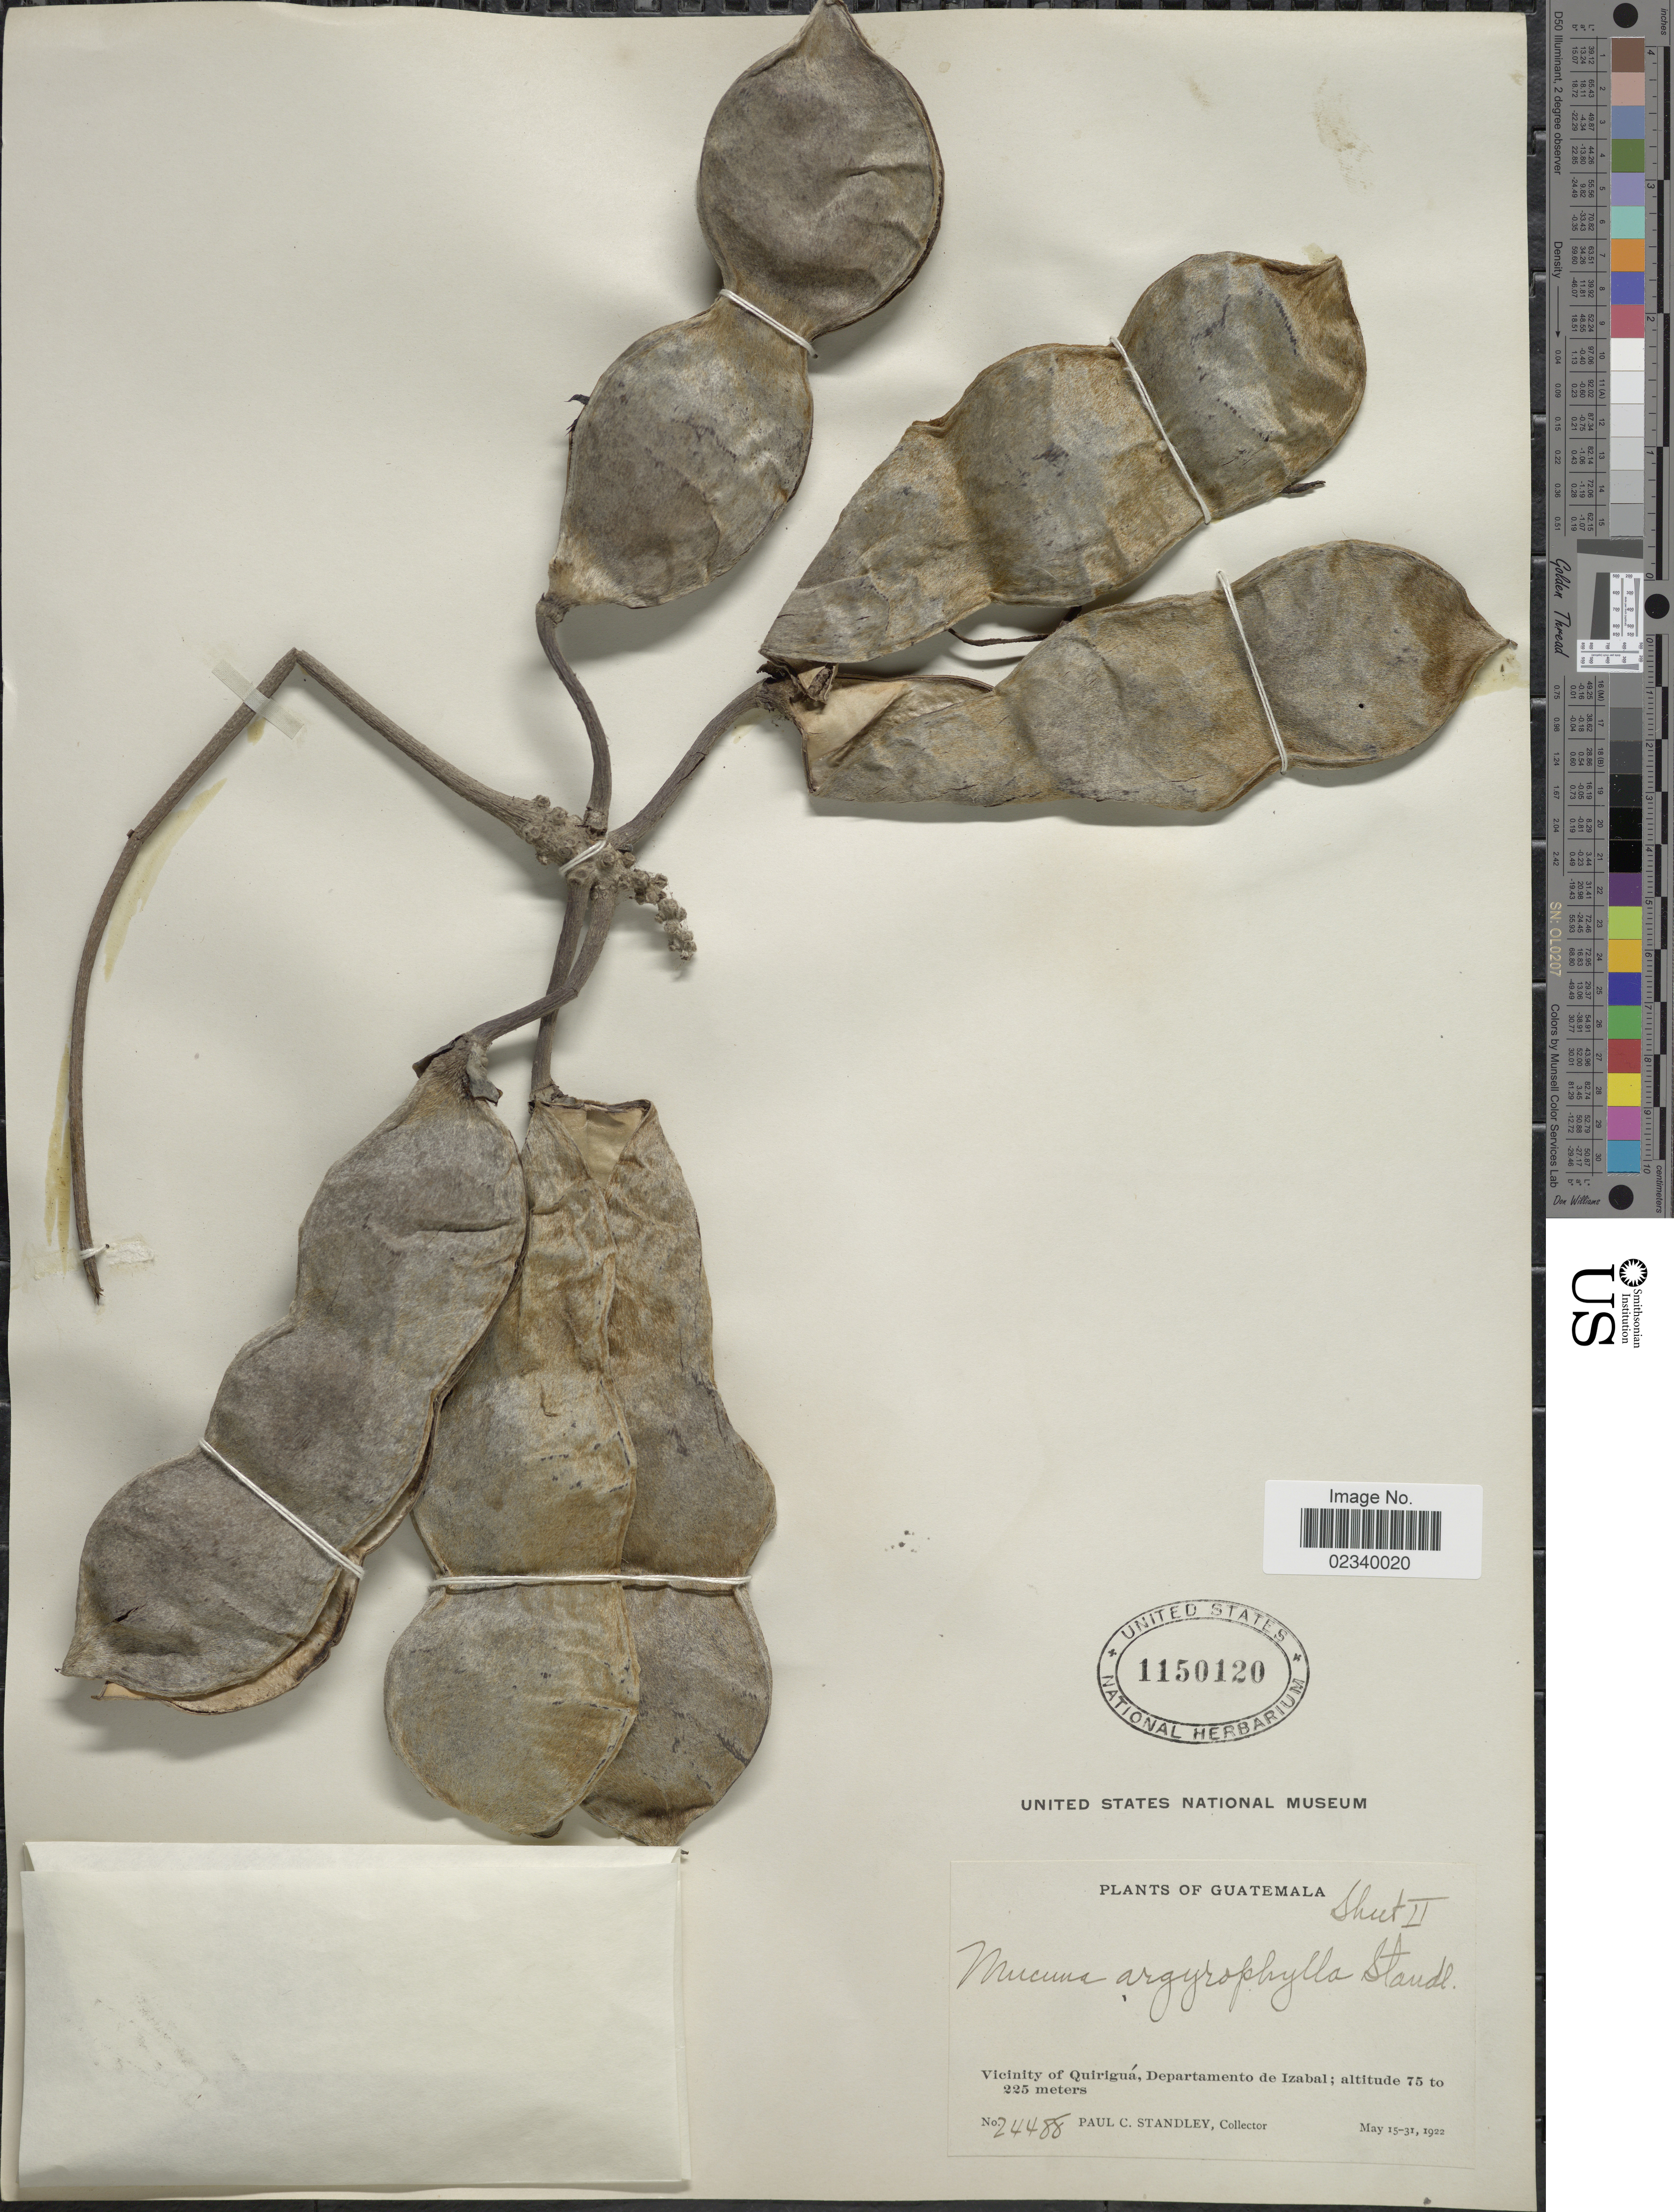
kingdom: Plantae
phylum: Tracheophyta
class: Magnoliopsida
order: Fabales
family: Fabaceae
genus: Mucuna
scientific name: Mucuna argyrophylla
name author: Standl.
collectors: P. C. Standley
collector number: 24488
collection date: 1922-05-15/1922-05-31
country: Guatemala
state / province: Izabal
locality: Vicinity of Quiriguá, Departamento de Izabal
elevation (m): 75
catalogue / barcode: US 1150120